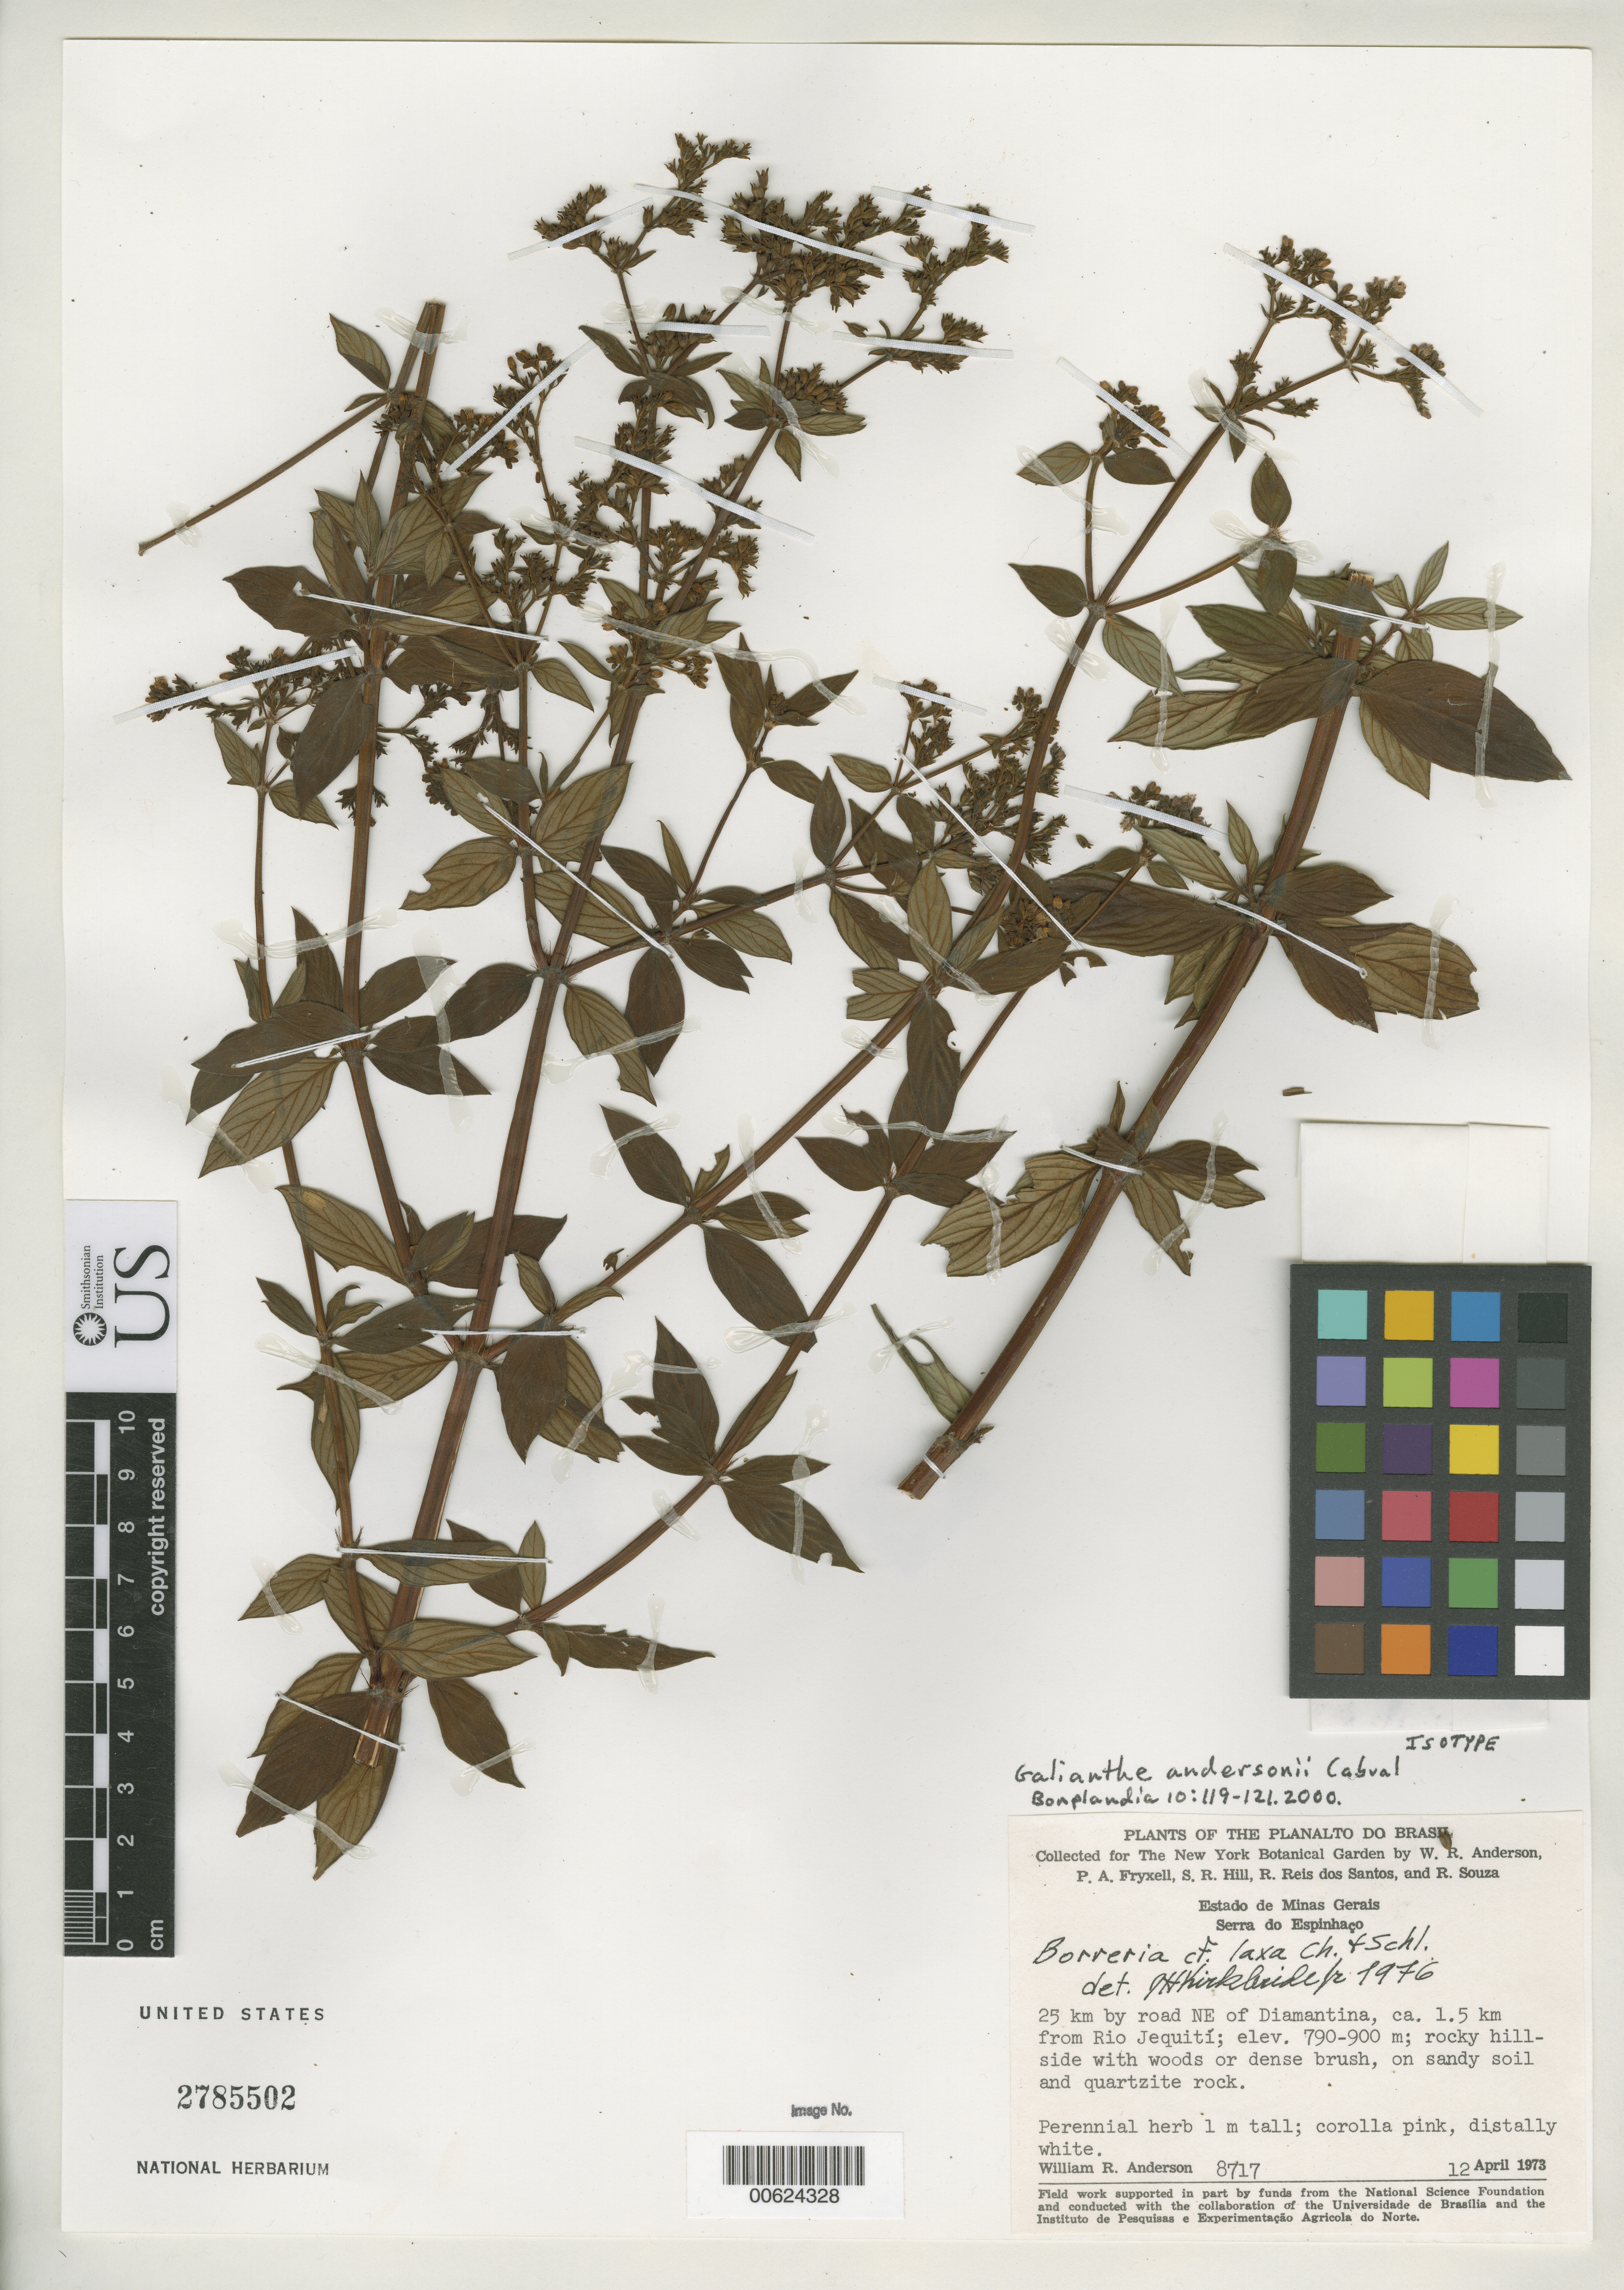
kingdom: Plantae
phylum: Tracheophyta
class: Magnoliopsida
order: Gentianales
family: Rubiaceae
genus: Galianthe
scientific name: Galianthe andersonii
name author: E.L. Cabral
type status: Isotype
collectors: W. R. Anderson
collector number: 8717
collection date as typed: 12 Apr 1973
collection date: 1973-04-12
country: Brazil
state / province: Minas Gerais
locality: Serra do Espinhaco, road NE of Diamantina, Rio Jequiti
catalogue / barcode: US 2785502